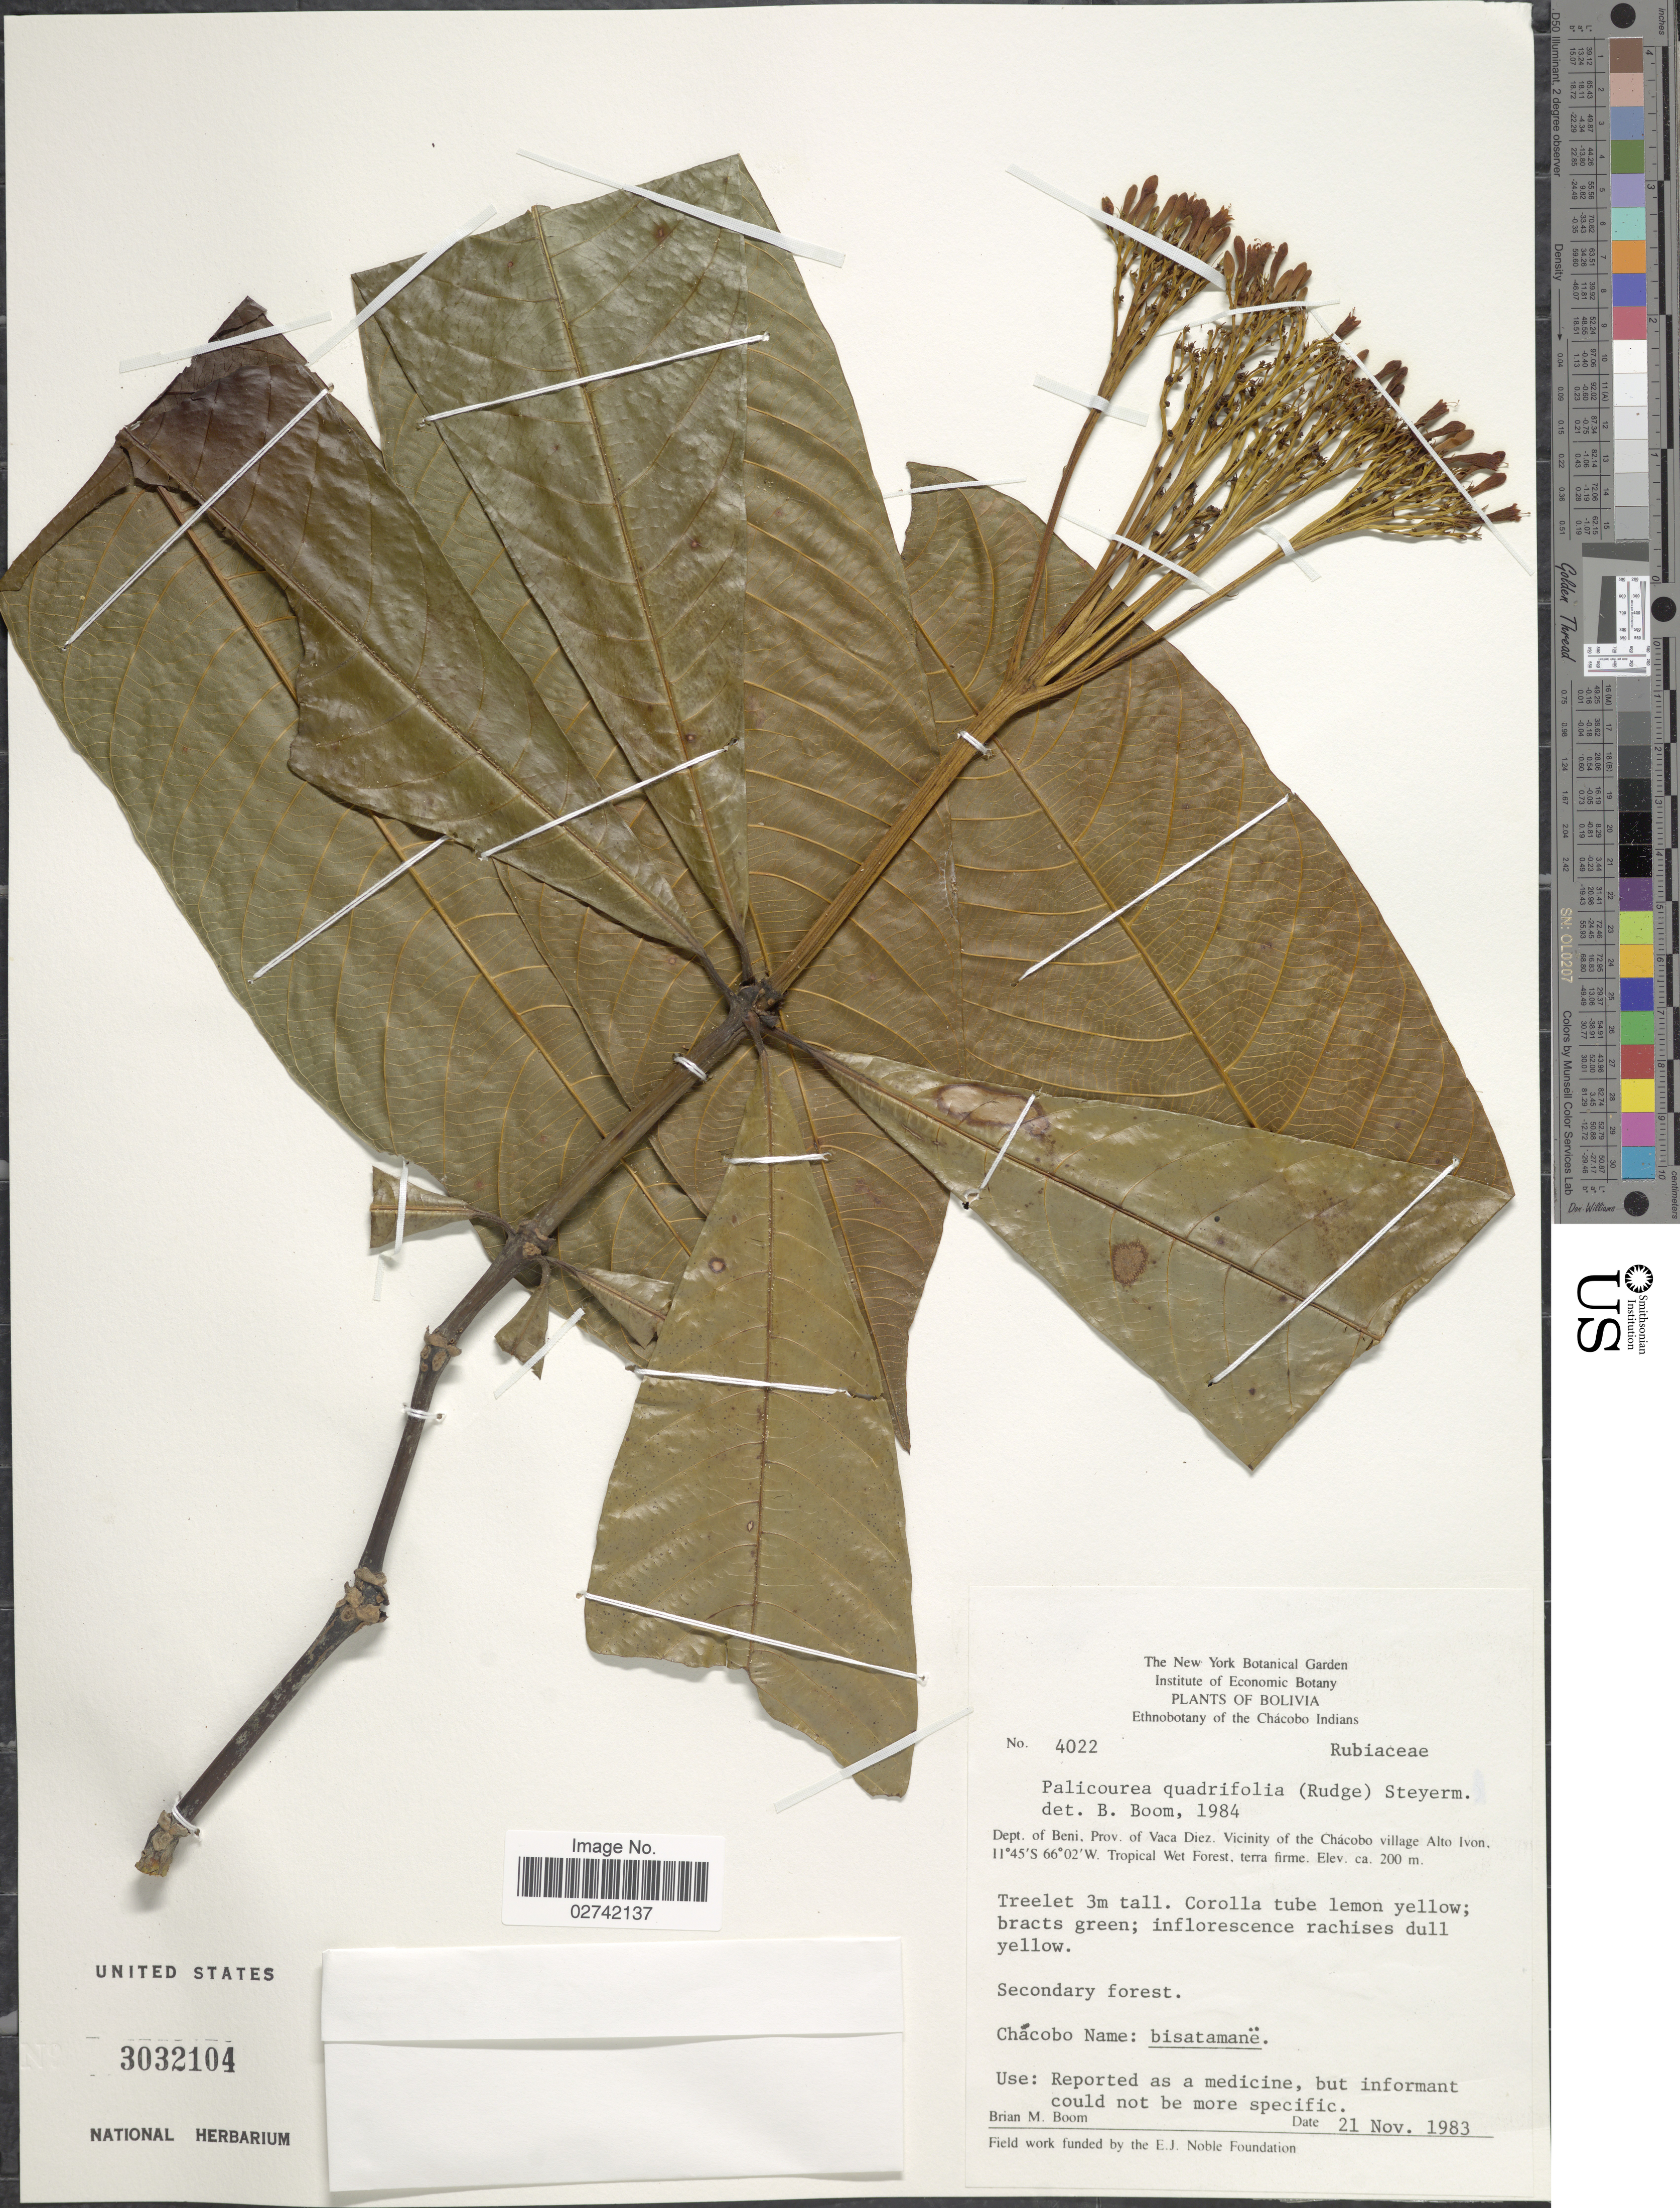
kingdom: Plantae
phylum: Tracheophyta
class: Magnoliopsida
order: Gentianales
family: Rubiaceae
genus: Palicourea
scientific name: Palicourea quadrifolia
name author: (Rudge) DC.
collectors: B. M. Boom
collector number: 4022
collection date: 1983-11-21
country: Bolivia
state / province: Beni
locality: Prov. of Vaca Diez, Viicnity of the Chacobo village Alto Ivon, Tropical Wet Forest, terra firme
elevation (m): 200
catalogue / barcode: US 3032104